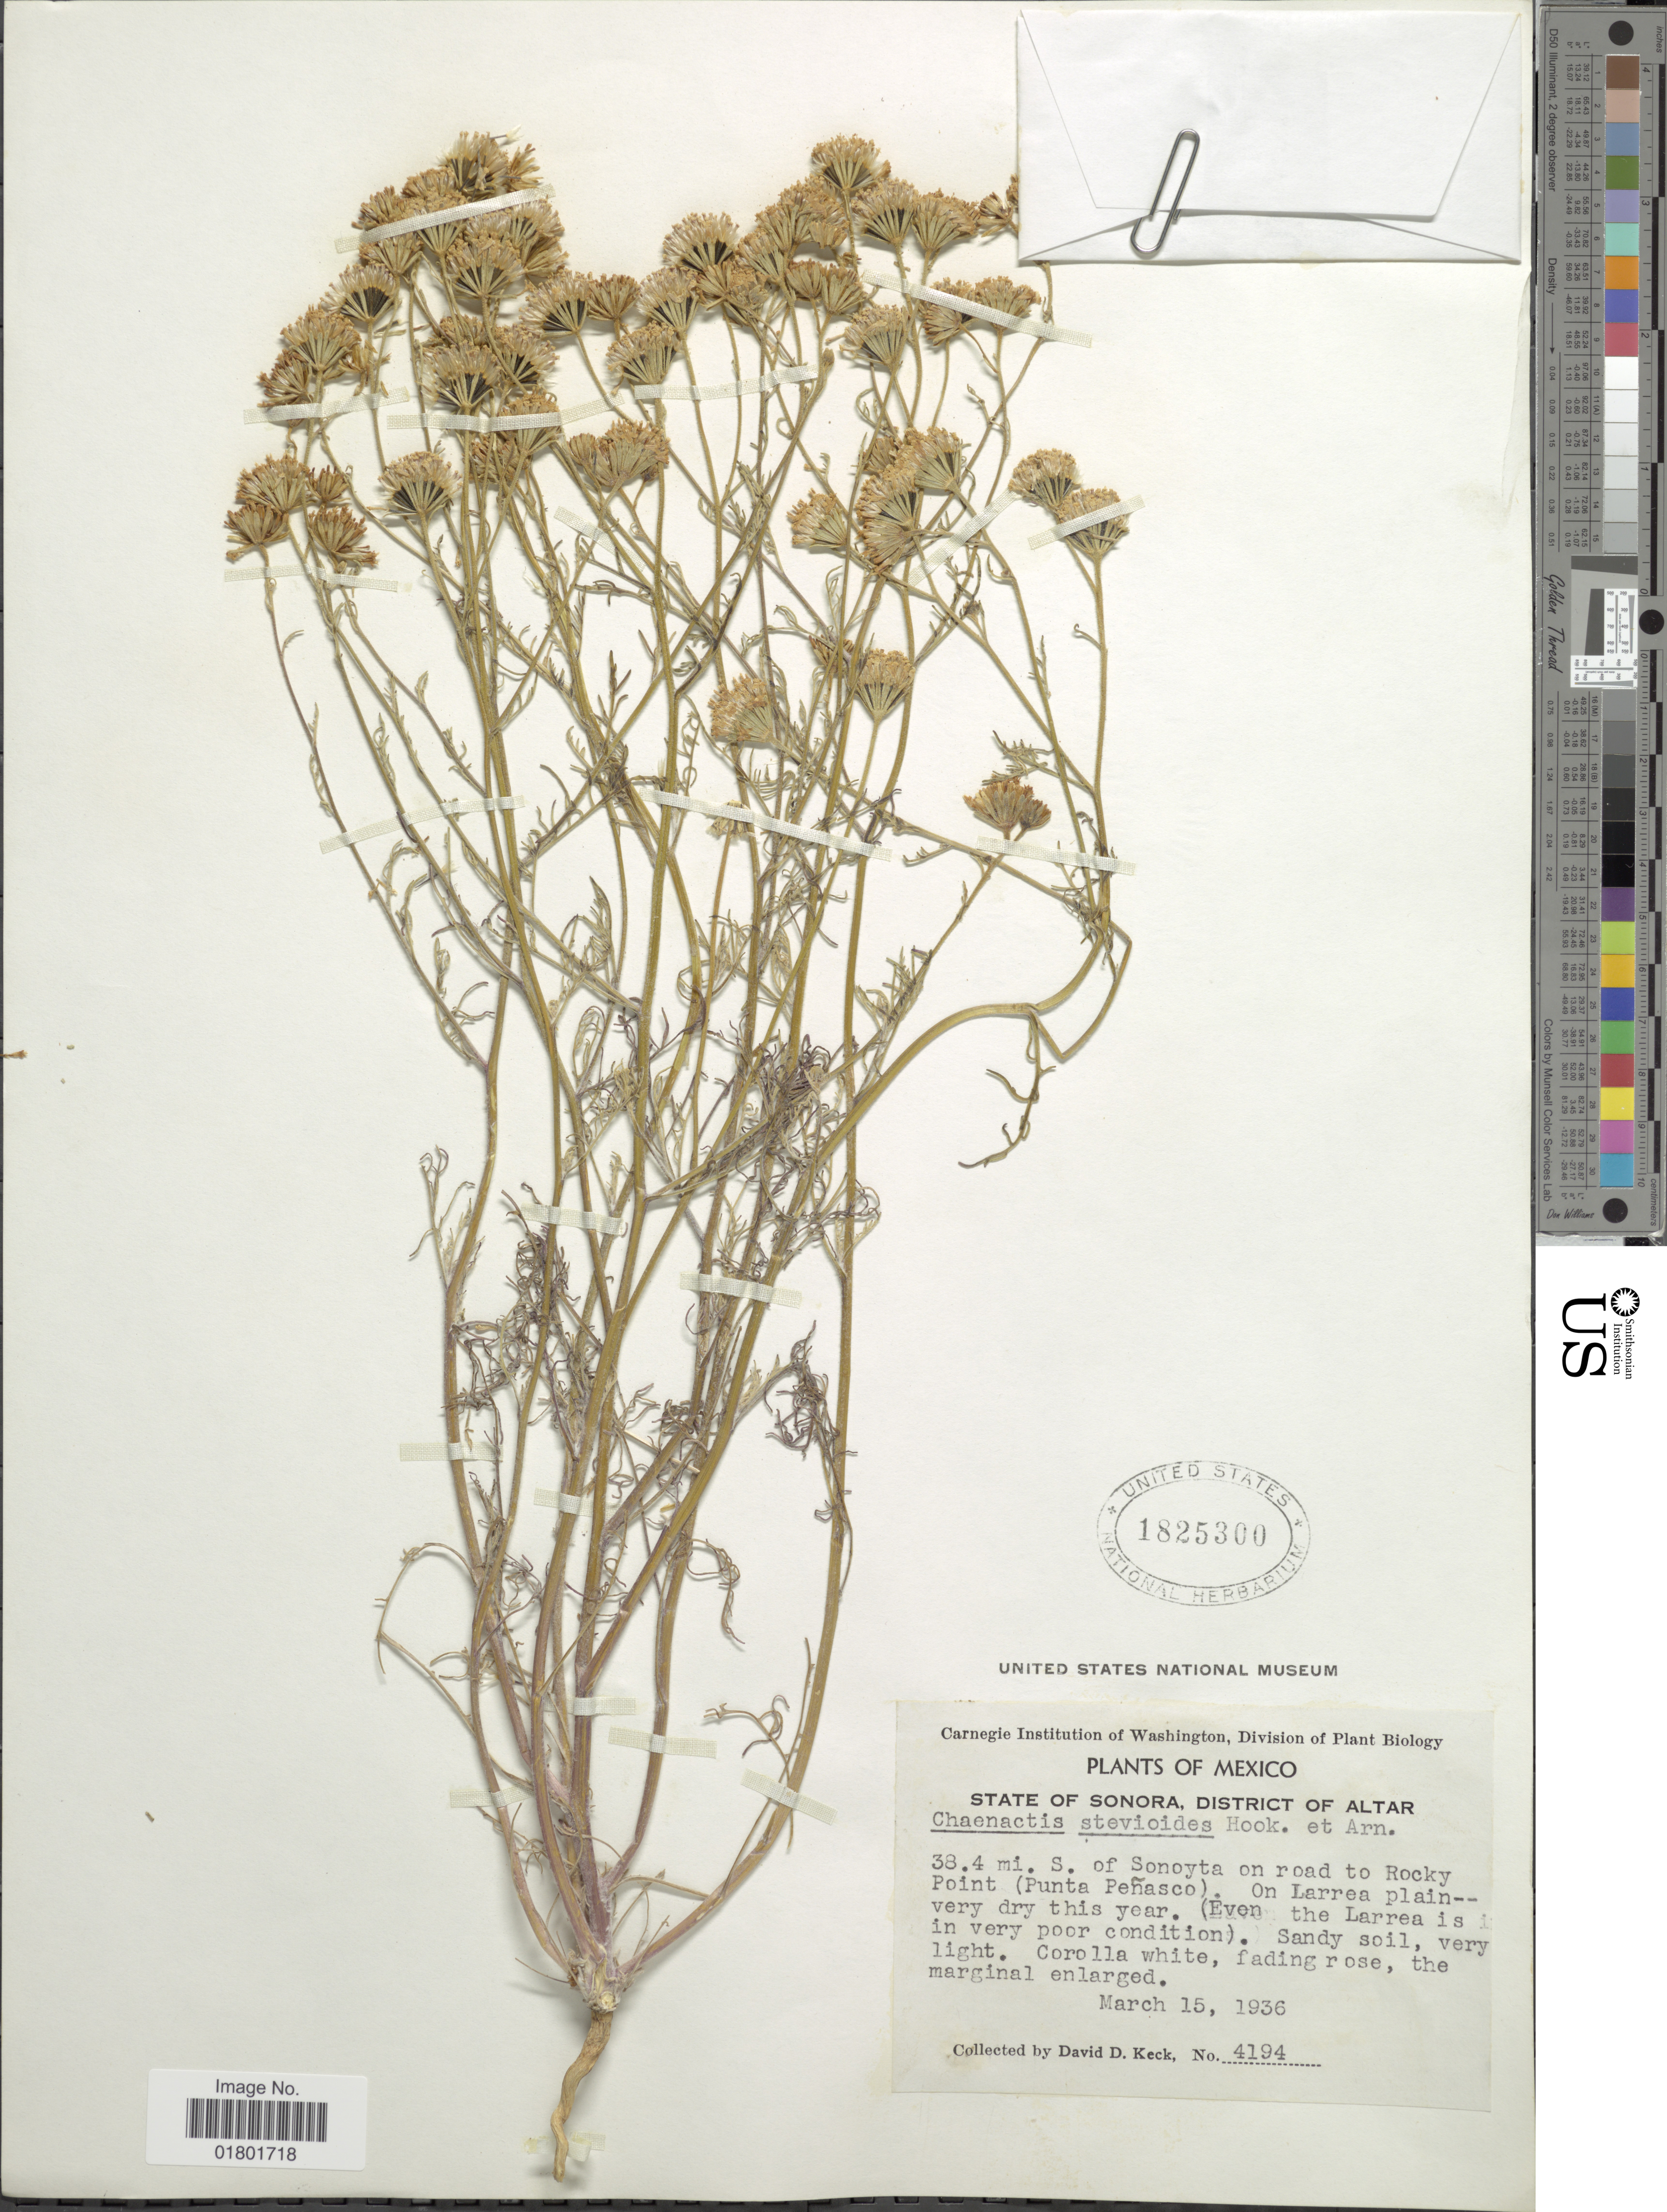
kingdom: Plantae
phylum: Tracheophyta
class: Magnoliopsida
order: Asterales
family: Asteraceae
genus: Chaenactis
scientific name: Chaenactis stevioides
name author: Hook. & Arn.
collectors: D. D. Keck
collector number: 4194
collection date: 1936-03-15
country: Mexico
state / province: Sonora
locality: District of Altar, 38.4 mi. S. of Sonoyta on road to Rocky Point (Punta Penasco)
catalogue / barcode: US 1825300